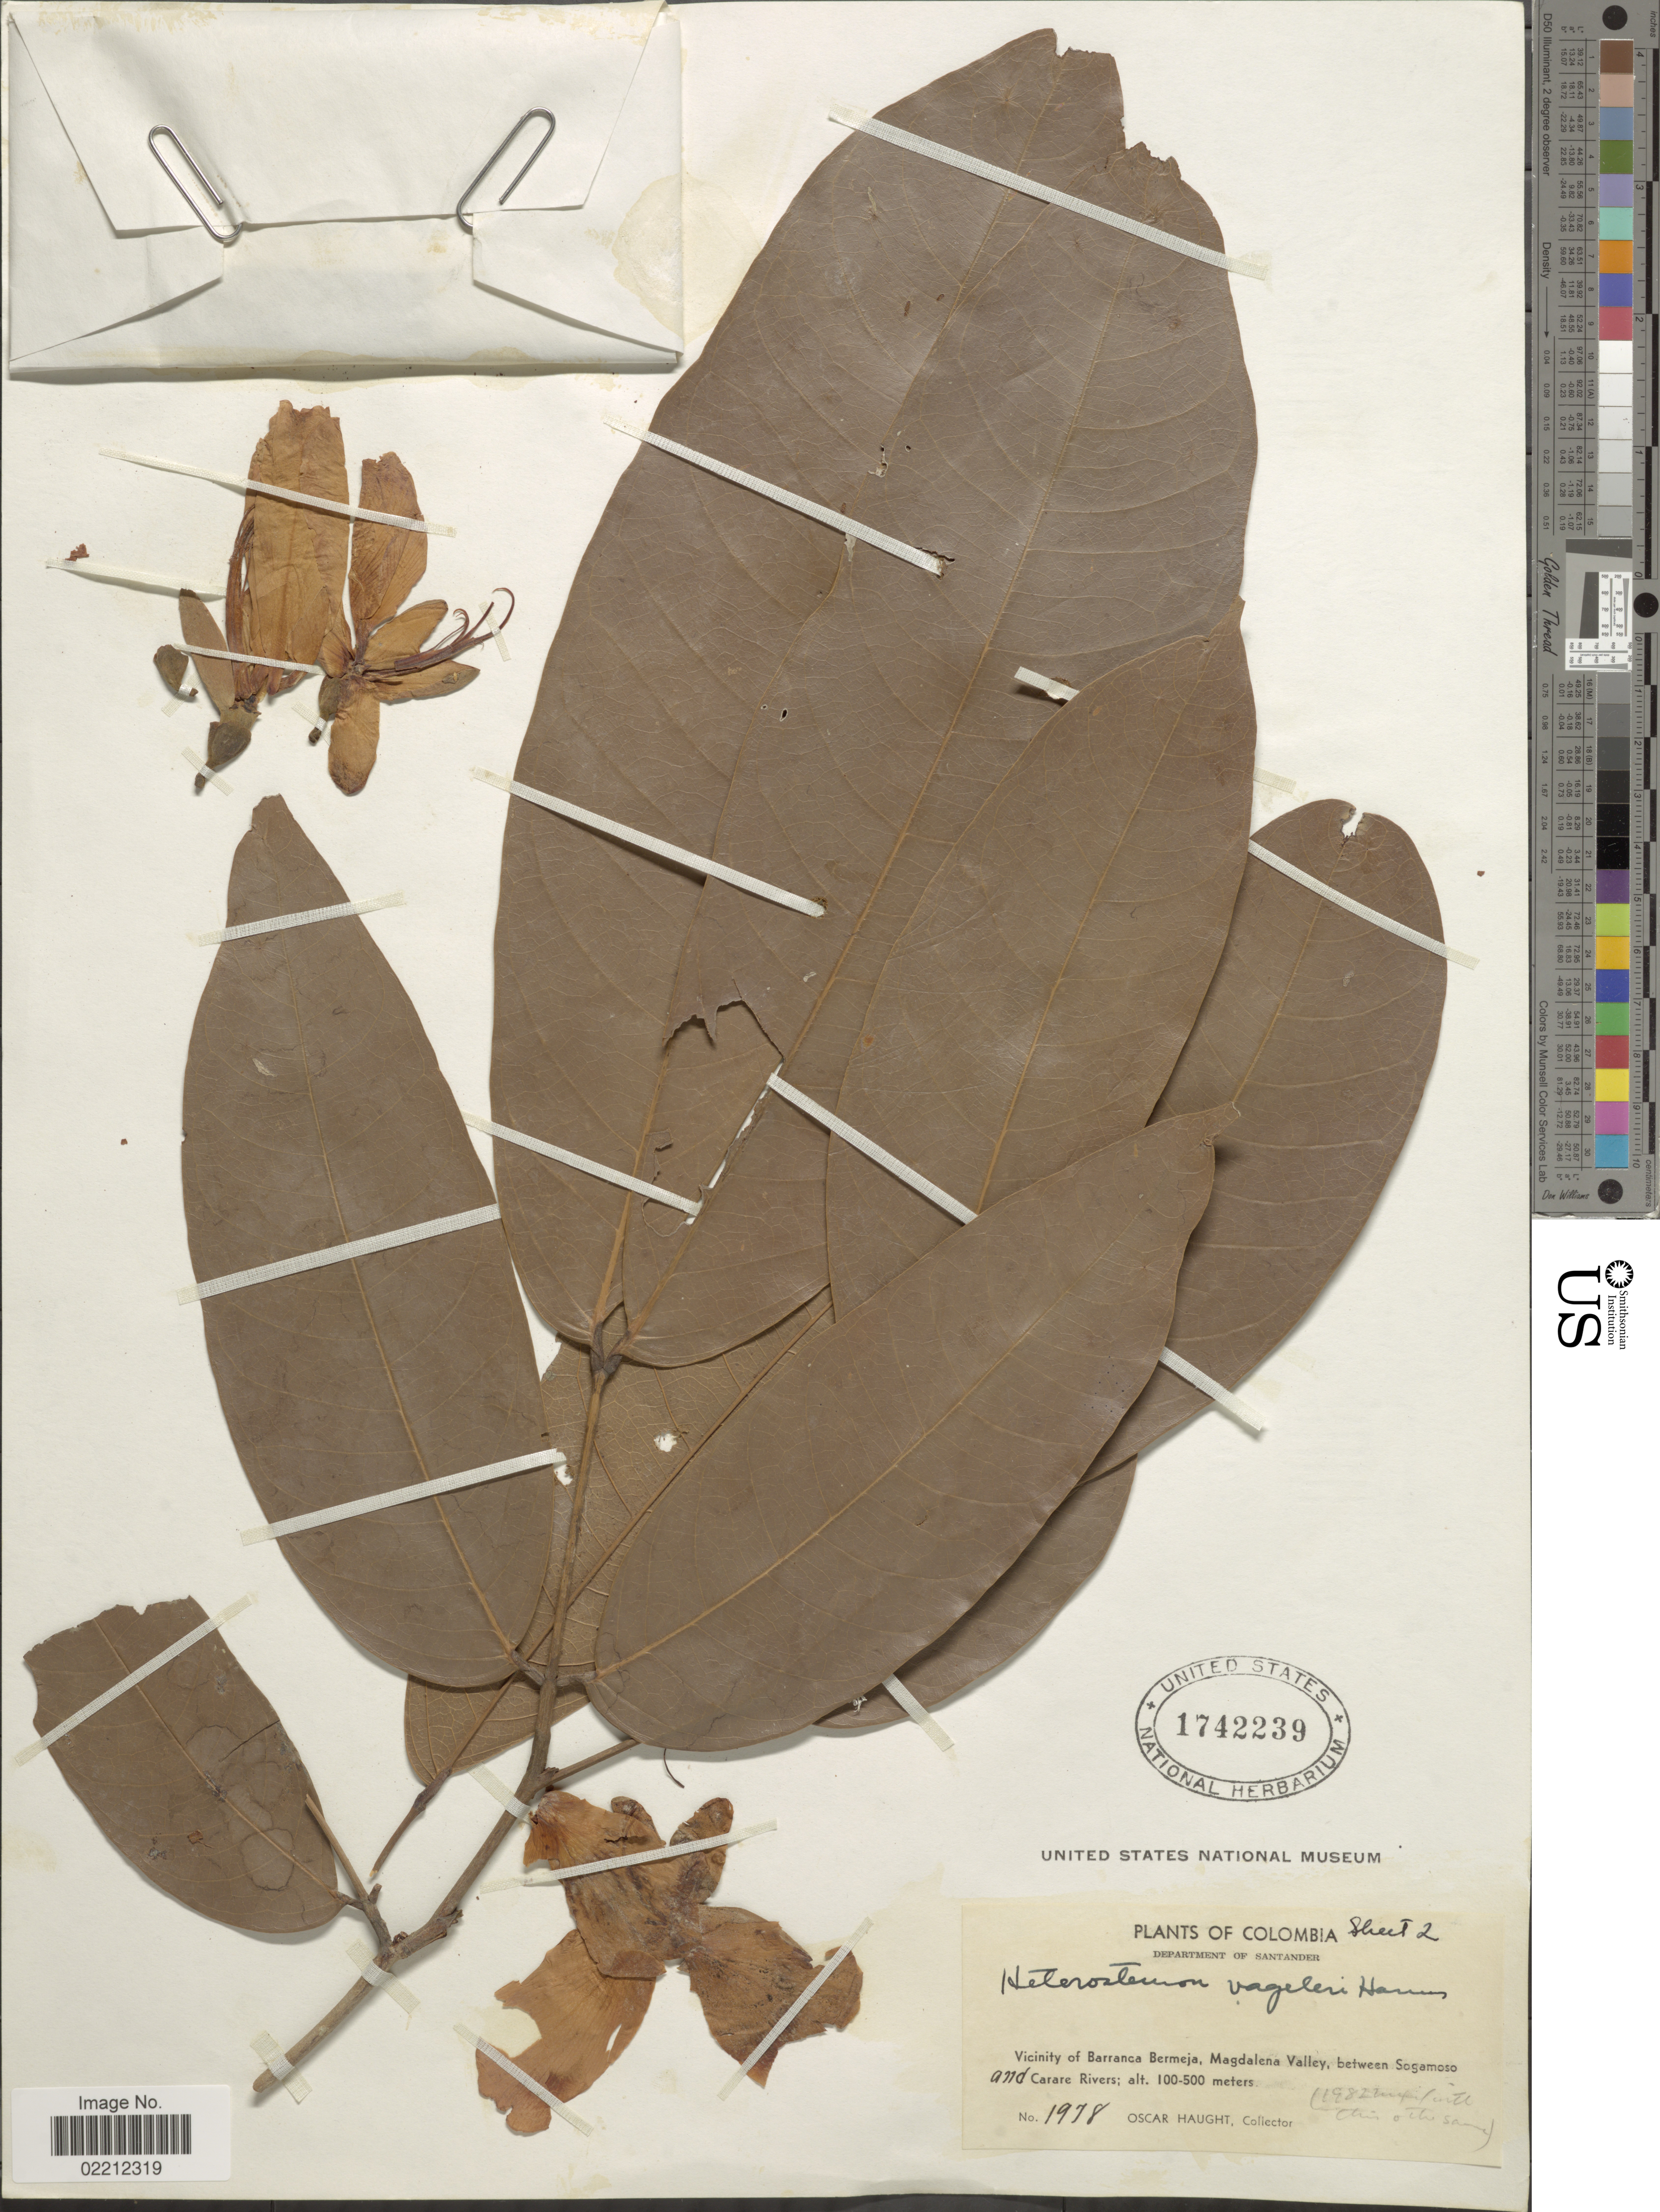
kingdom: Plantae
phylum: Tracheophyta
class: Magnoliopsida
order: Fabales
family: Fabaceae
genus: Brachycylix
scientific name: Brachycylix vageleri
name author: (Harms) R.S. Cowan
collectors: O. L. Haught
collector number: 1978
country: Colombia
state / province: Santander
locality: Vicinity of Barranca Bermeja, Magdalena Valley, between Sogamoso and Carare Rivers.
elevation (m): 100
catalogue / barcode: US 1742239